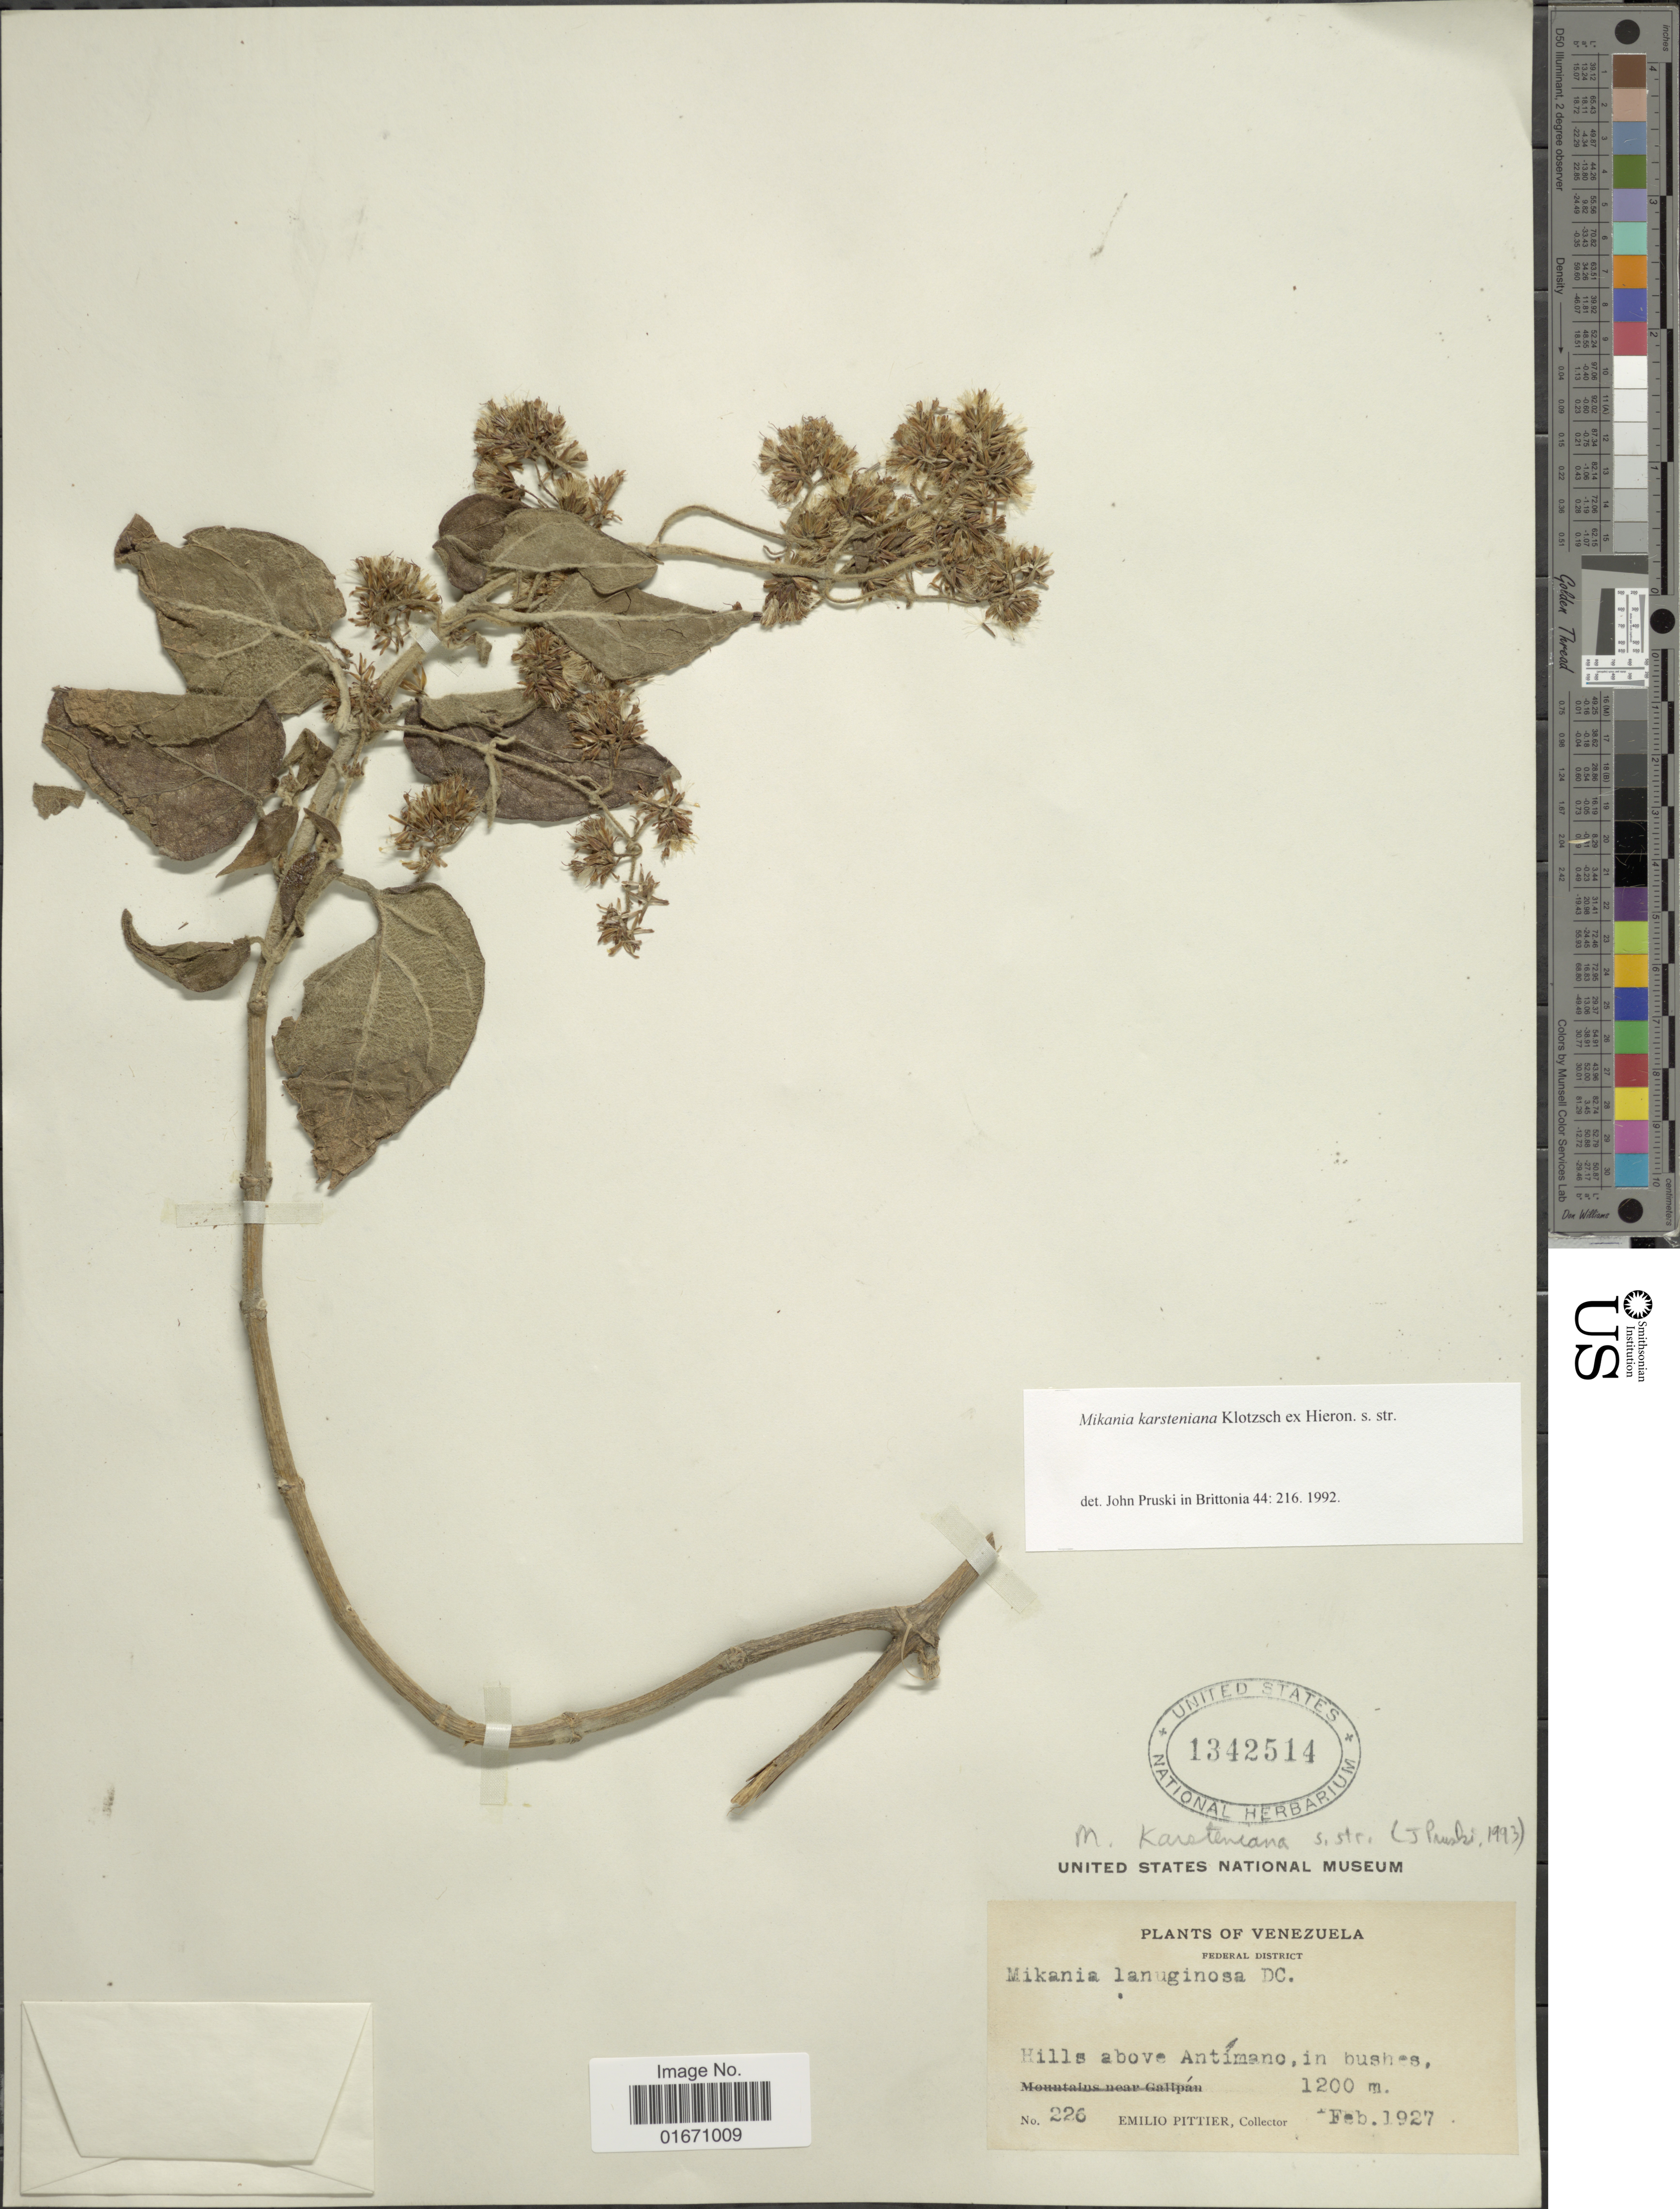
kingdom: Plantae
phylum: Tracheophyta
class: Magnoliopsida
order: Asterales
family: Asteraceae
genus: Mikania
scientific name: Mikania karsteniana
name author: Klotzsch ex Hieron.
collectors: E. Pittier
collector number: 226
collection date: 1927-02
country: Venezuela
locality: Federal District, hilla above Antimano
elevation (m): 1200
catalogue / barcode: US 1342514